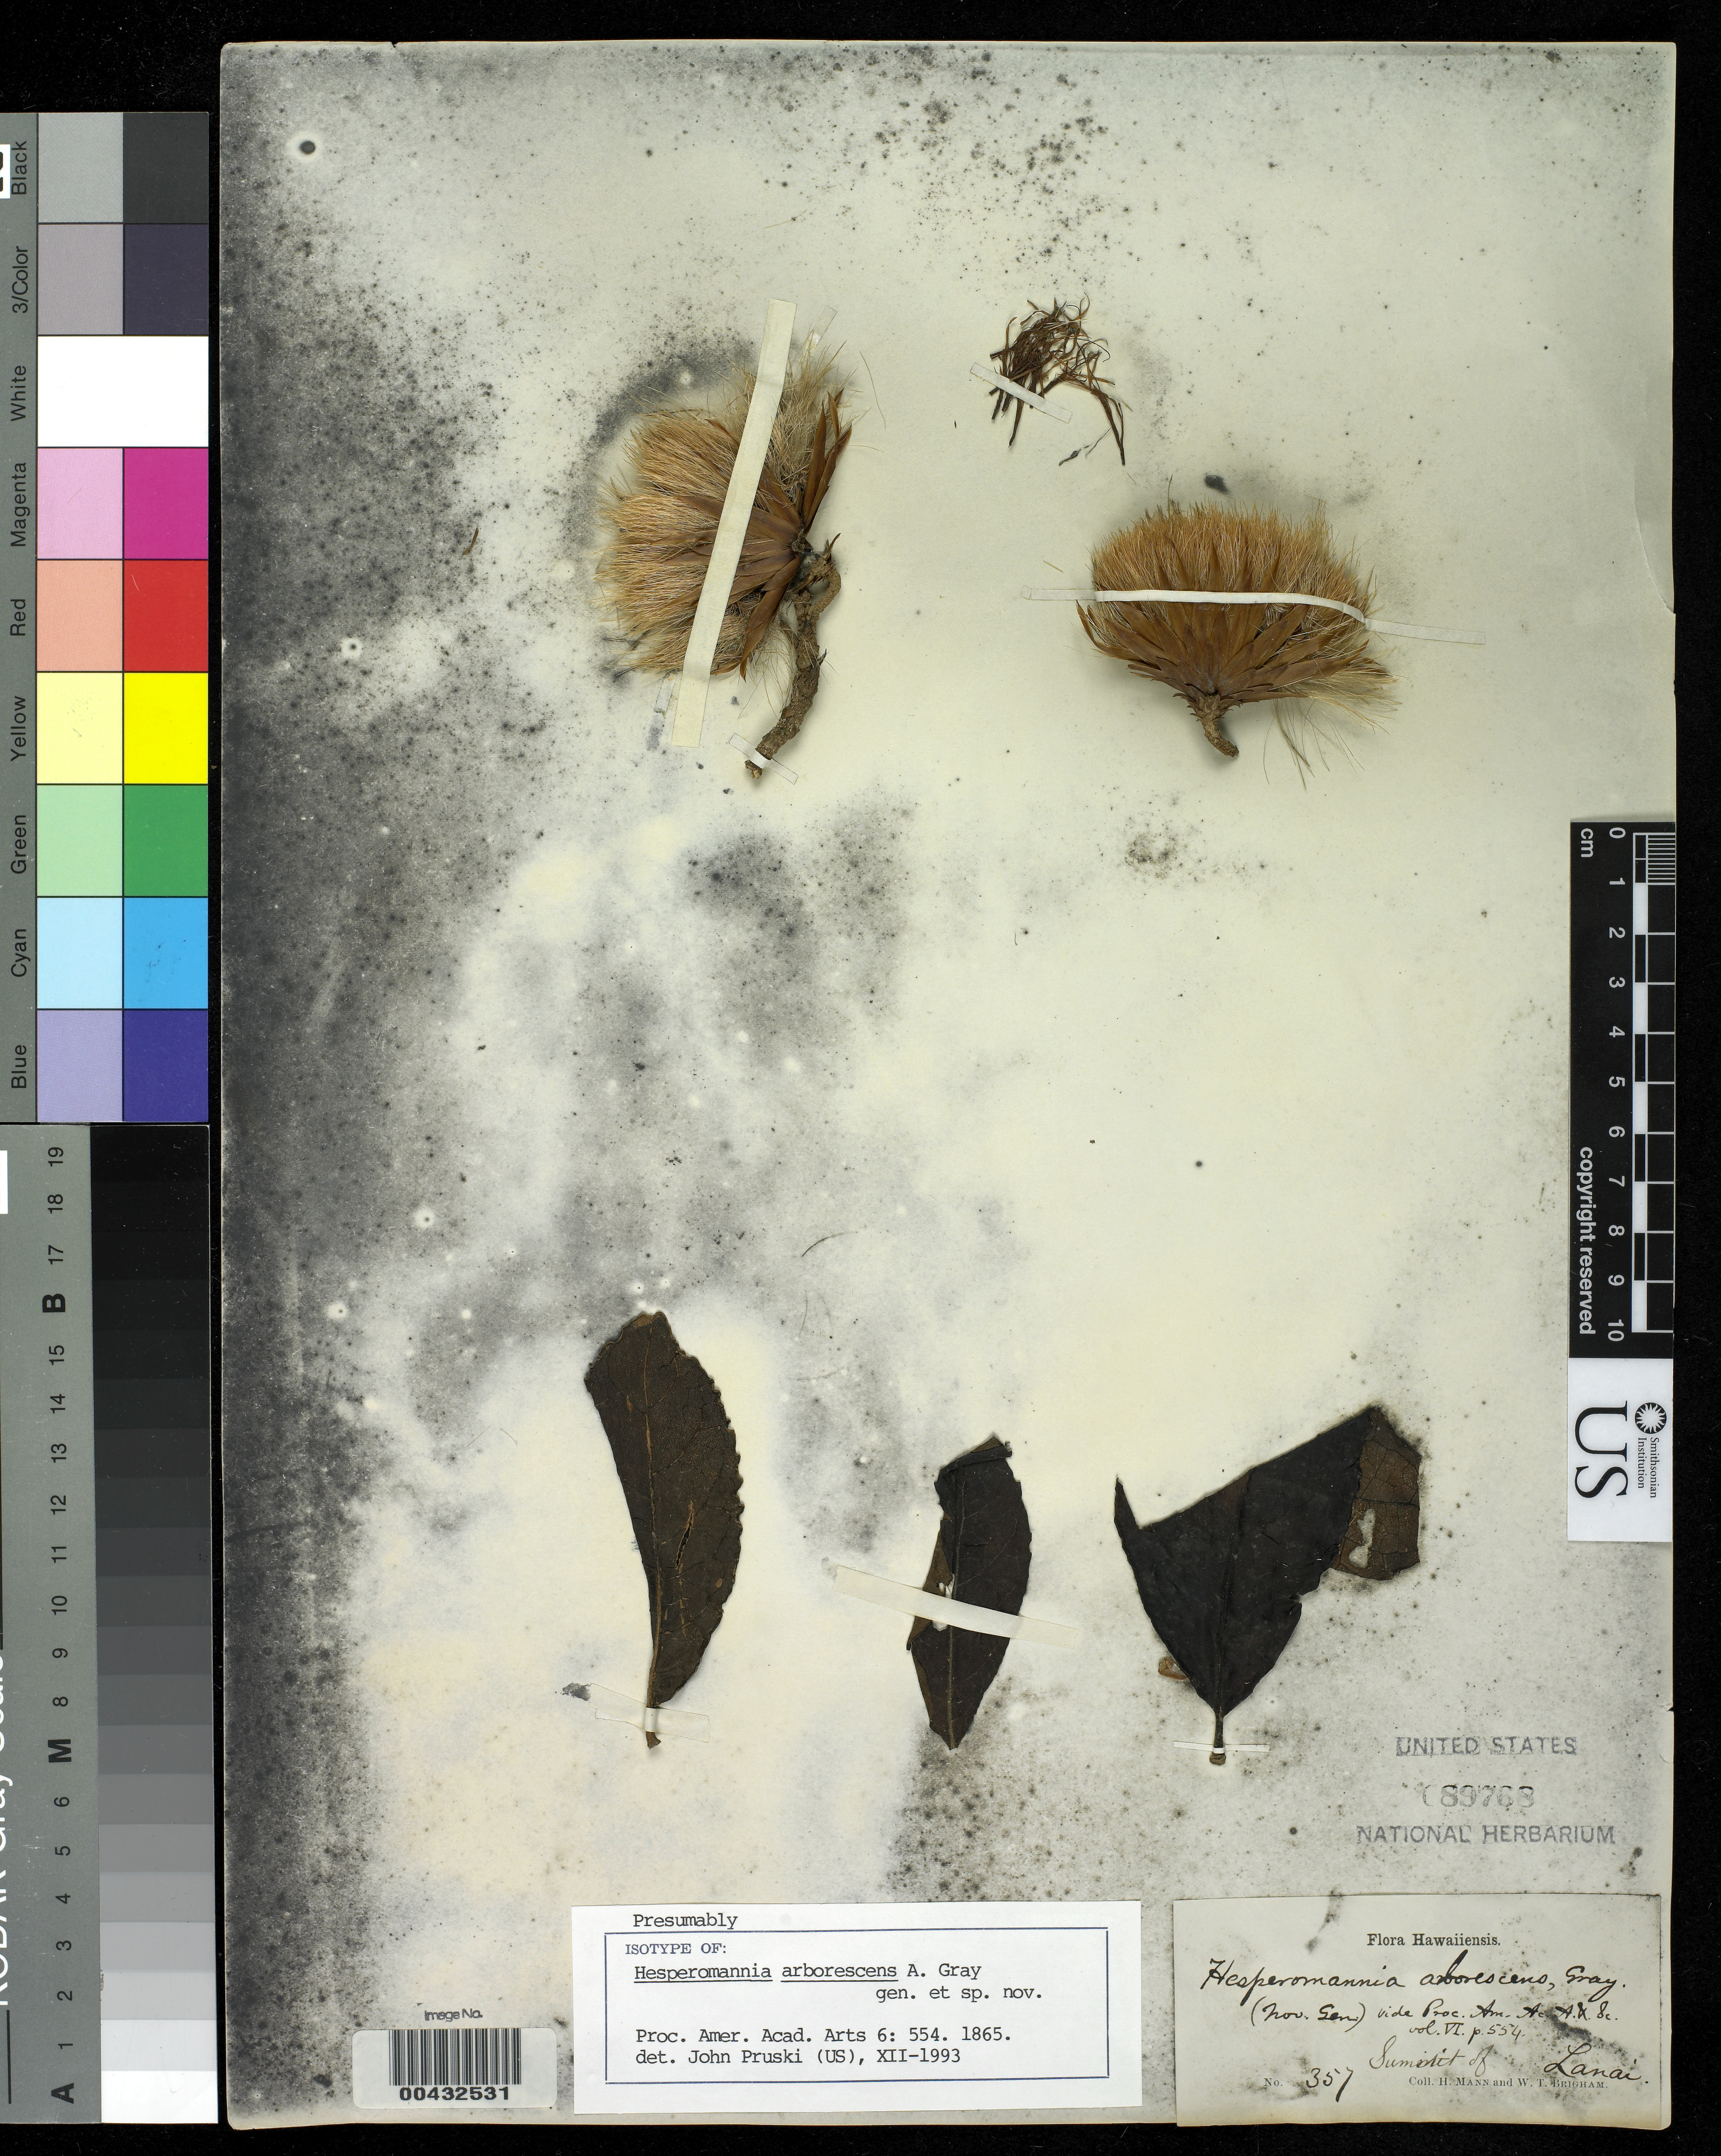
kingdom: Plantae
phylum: Tracheophyta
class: Magnoliopsida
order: Asterales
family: Asteraceae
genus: Hesperomannia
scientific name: Hesperomannia arborescens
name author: A. Gray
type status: Isotype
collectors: H. Mann & W. T. Brigham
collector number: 357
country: United States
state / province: Hawaii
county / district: Maui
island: Lana'i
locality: Summit of Lanai.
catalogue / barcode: US 89768